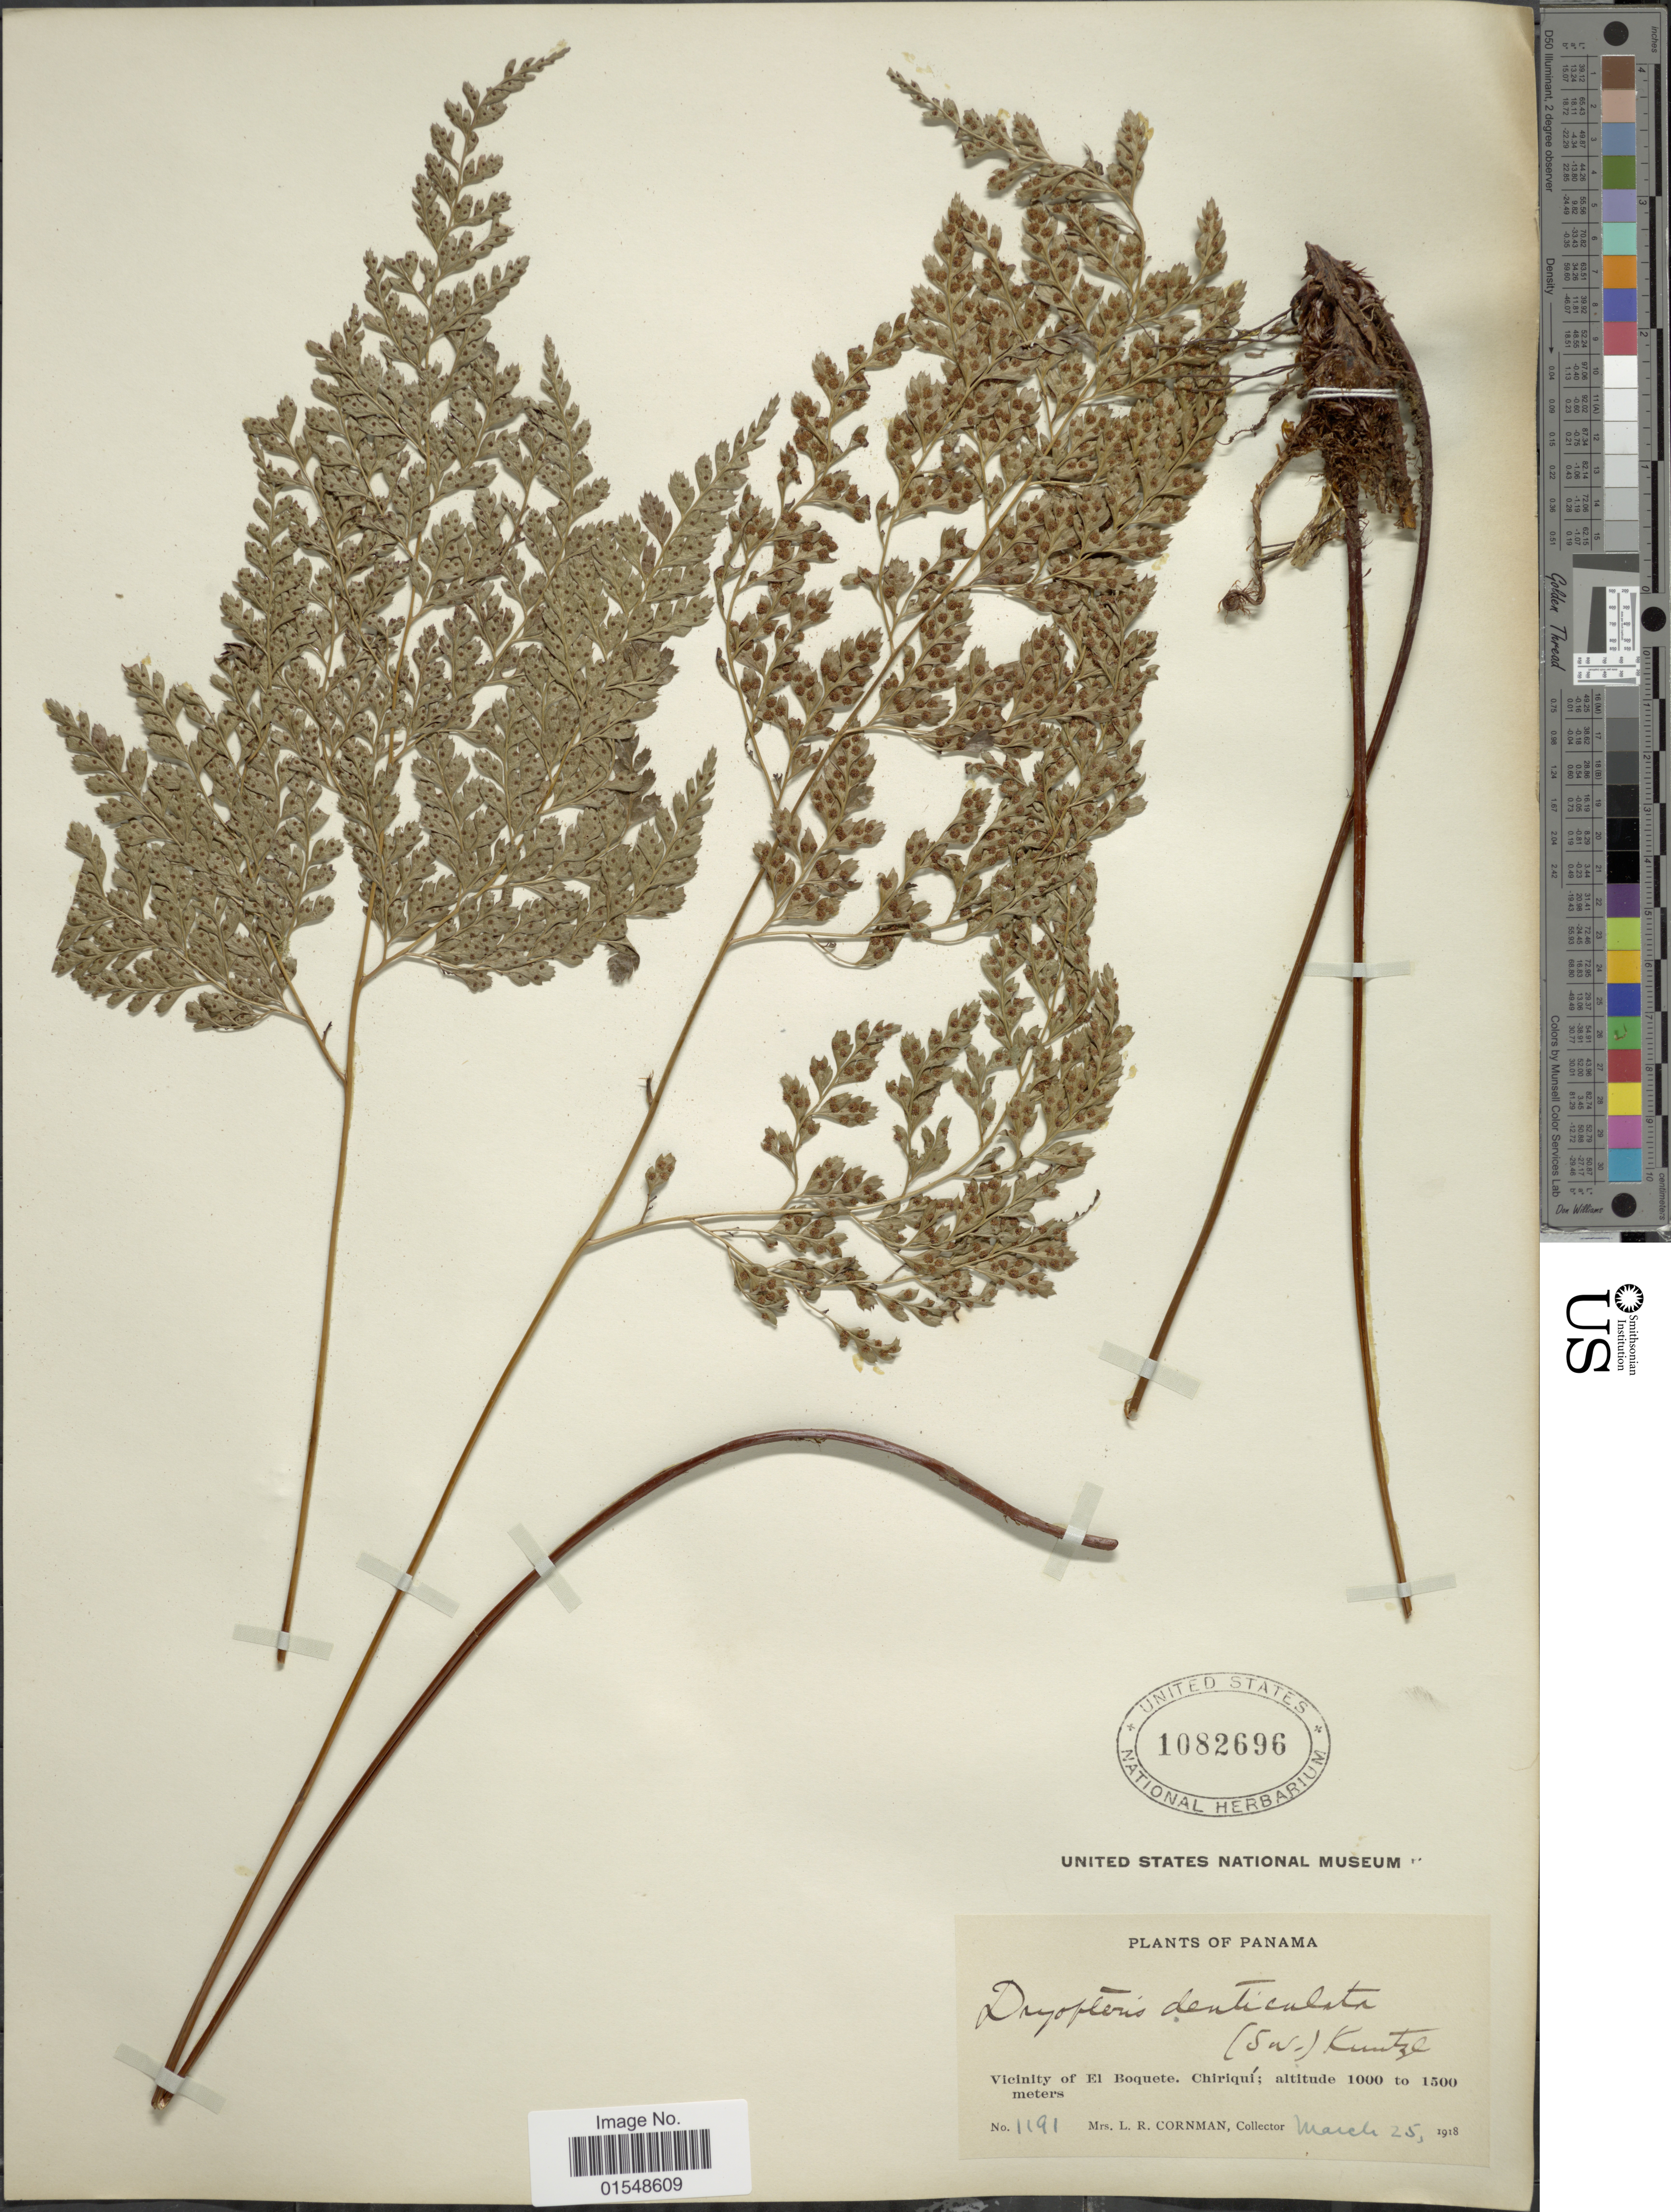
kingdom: Plantae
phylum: Tracheophyta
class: Polypodiopsida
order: Polypodiales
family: Dryopteridaceae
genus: Arachniodes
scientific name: Arachniodes denticulata var. jucunda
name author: (Fée) Lellinger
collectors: L. Cornman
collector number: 1191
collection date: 1918-03-25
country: Panama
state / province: Chiriqui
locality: Vicinity of El Boquete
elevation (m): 1000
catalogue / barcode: US 1082696